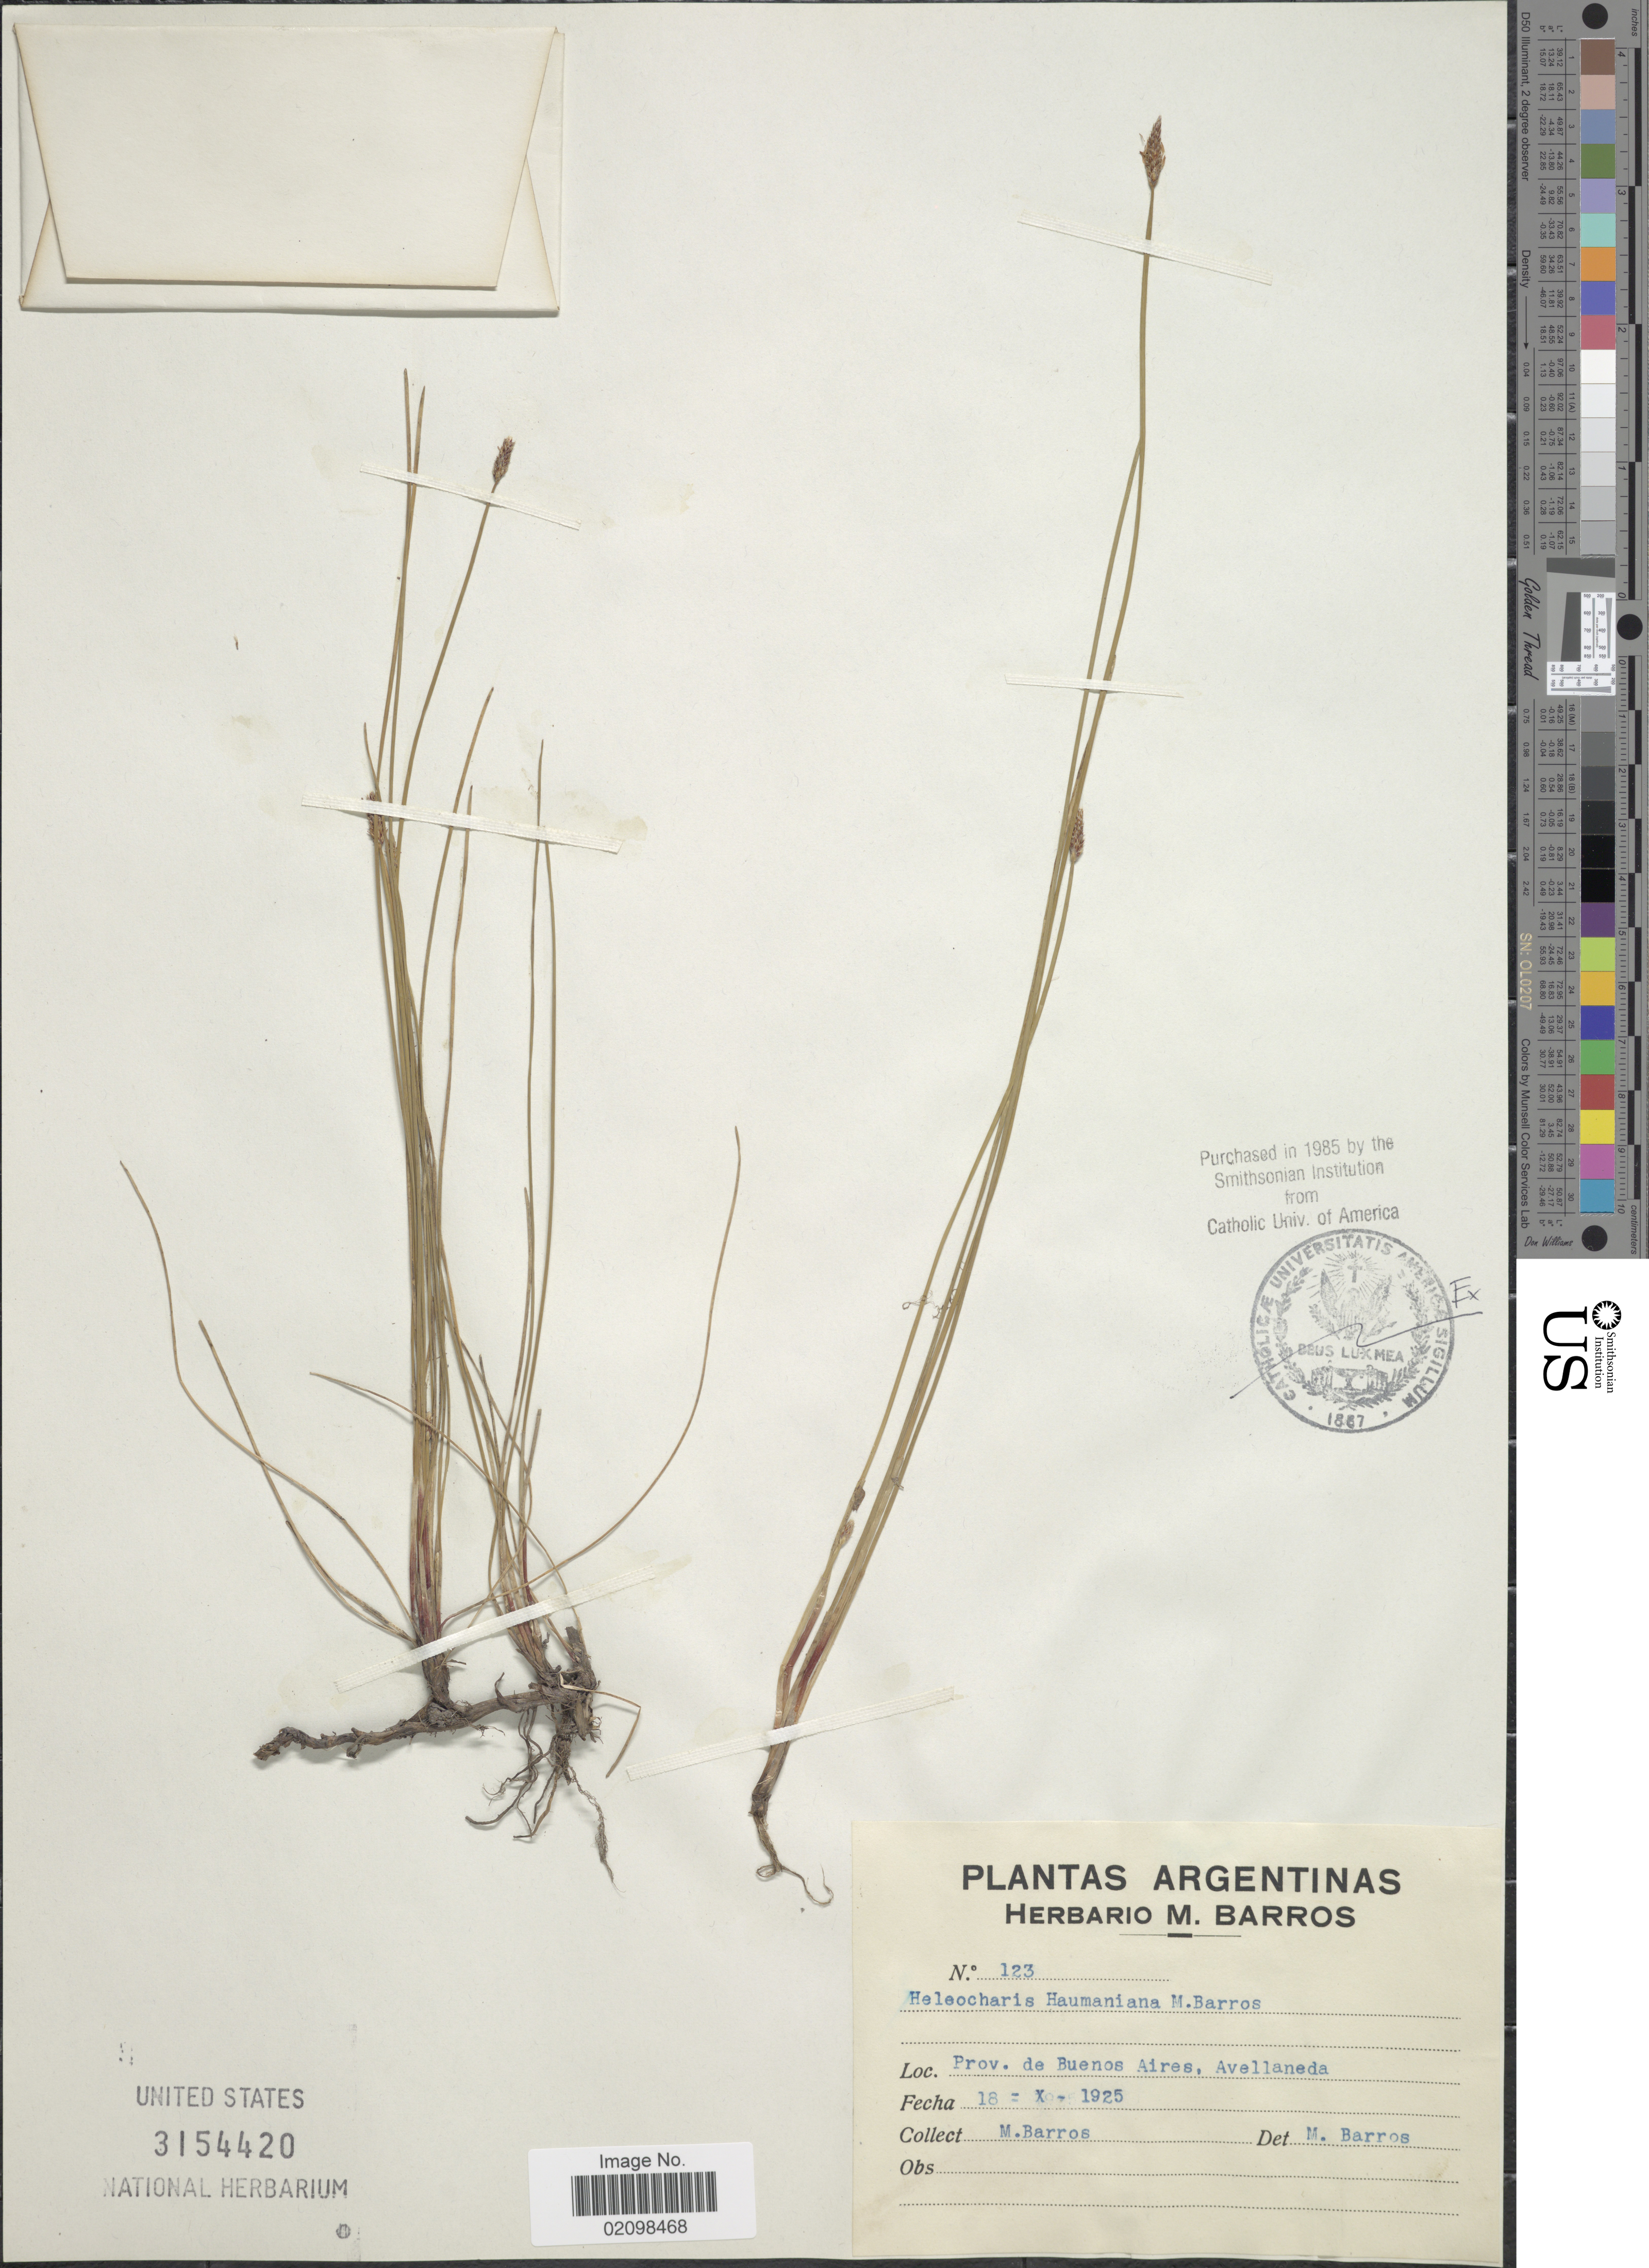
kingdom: Plantae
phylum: Tracheophyta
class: Liliopsida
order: Poales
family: Cyperaceae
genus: Eleocharis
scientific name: Eleocharis haumaniana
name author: Barros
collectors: M. Barros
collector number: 123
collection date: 1925-10-18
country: Argentina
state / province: Buenos Aires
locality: Avellaneda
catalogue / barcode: US 3154420